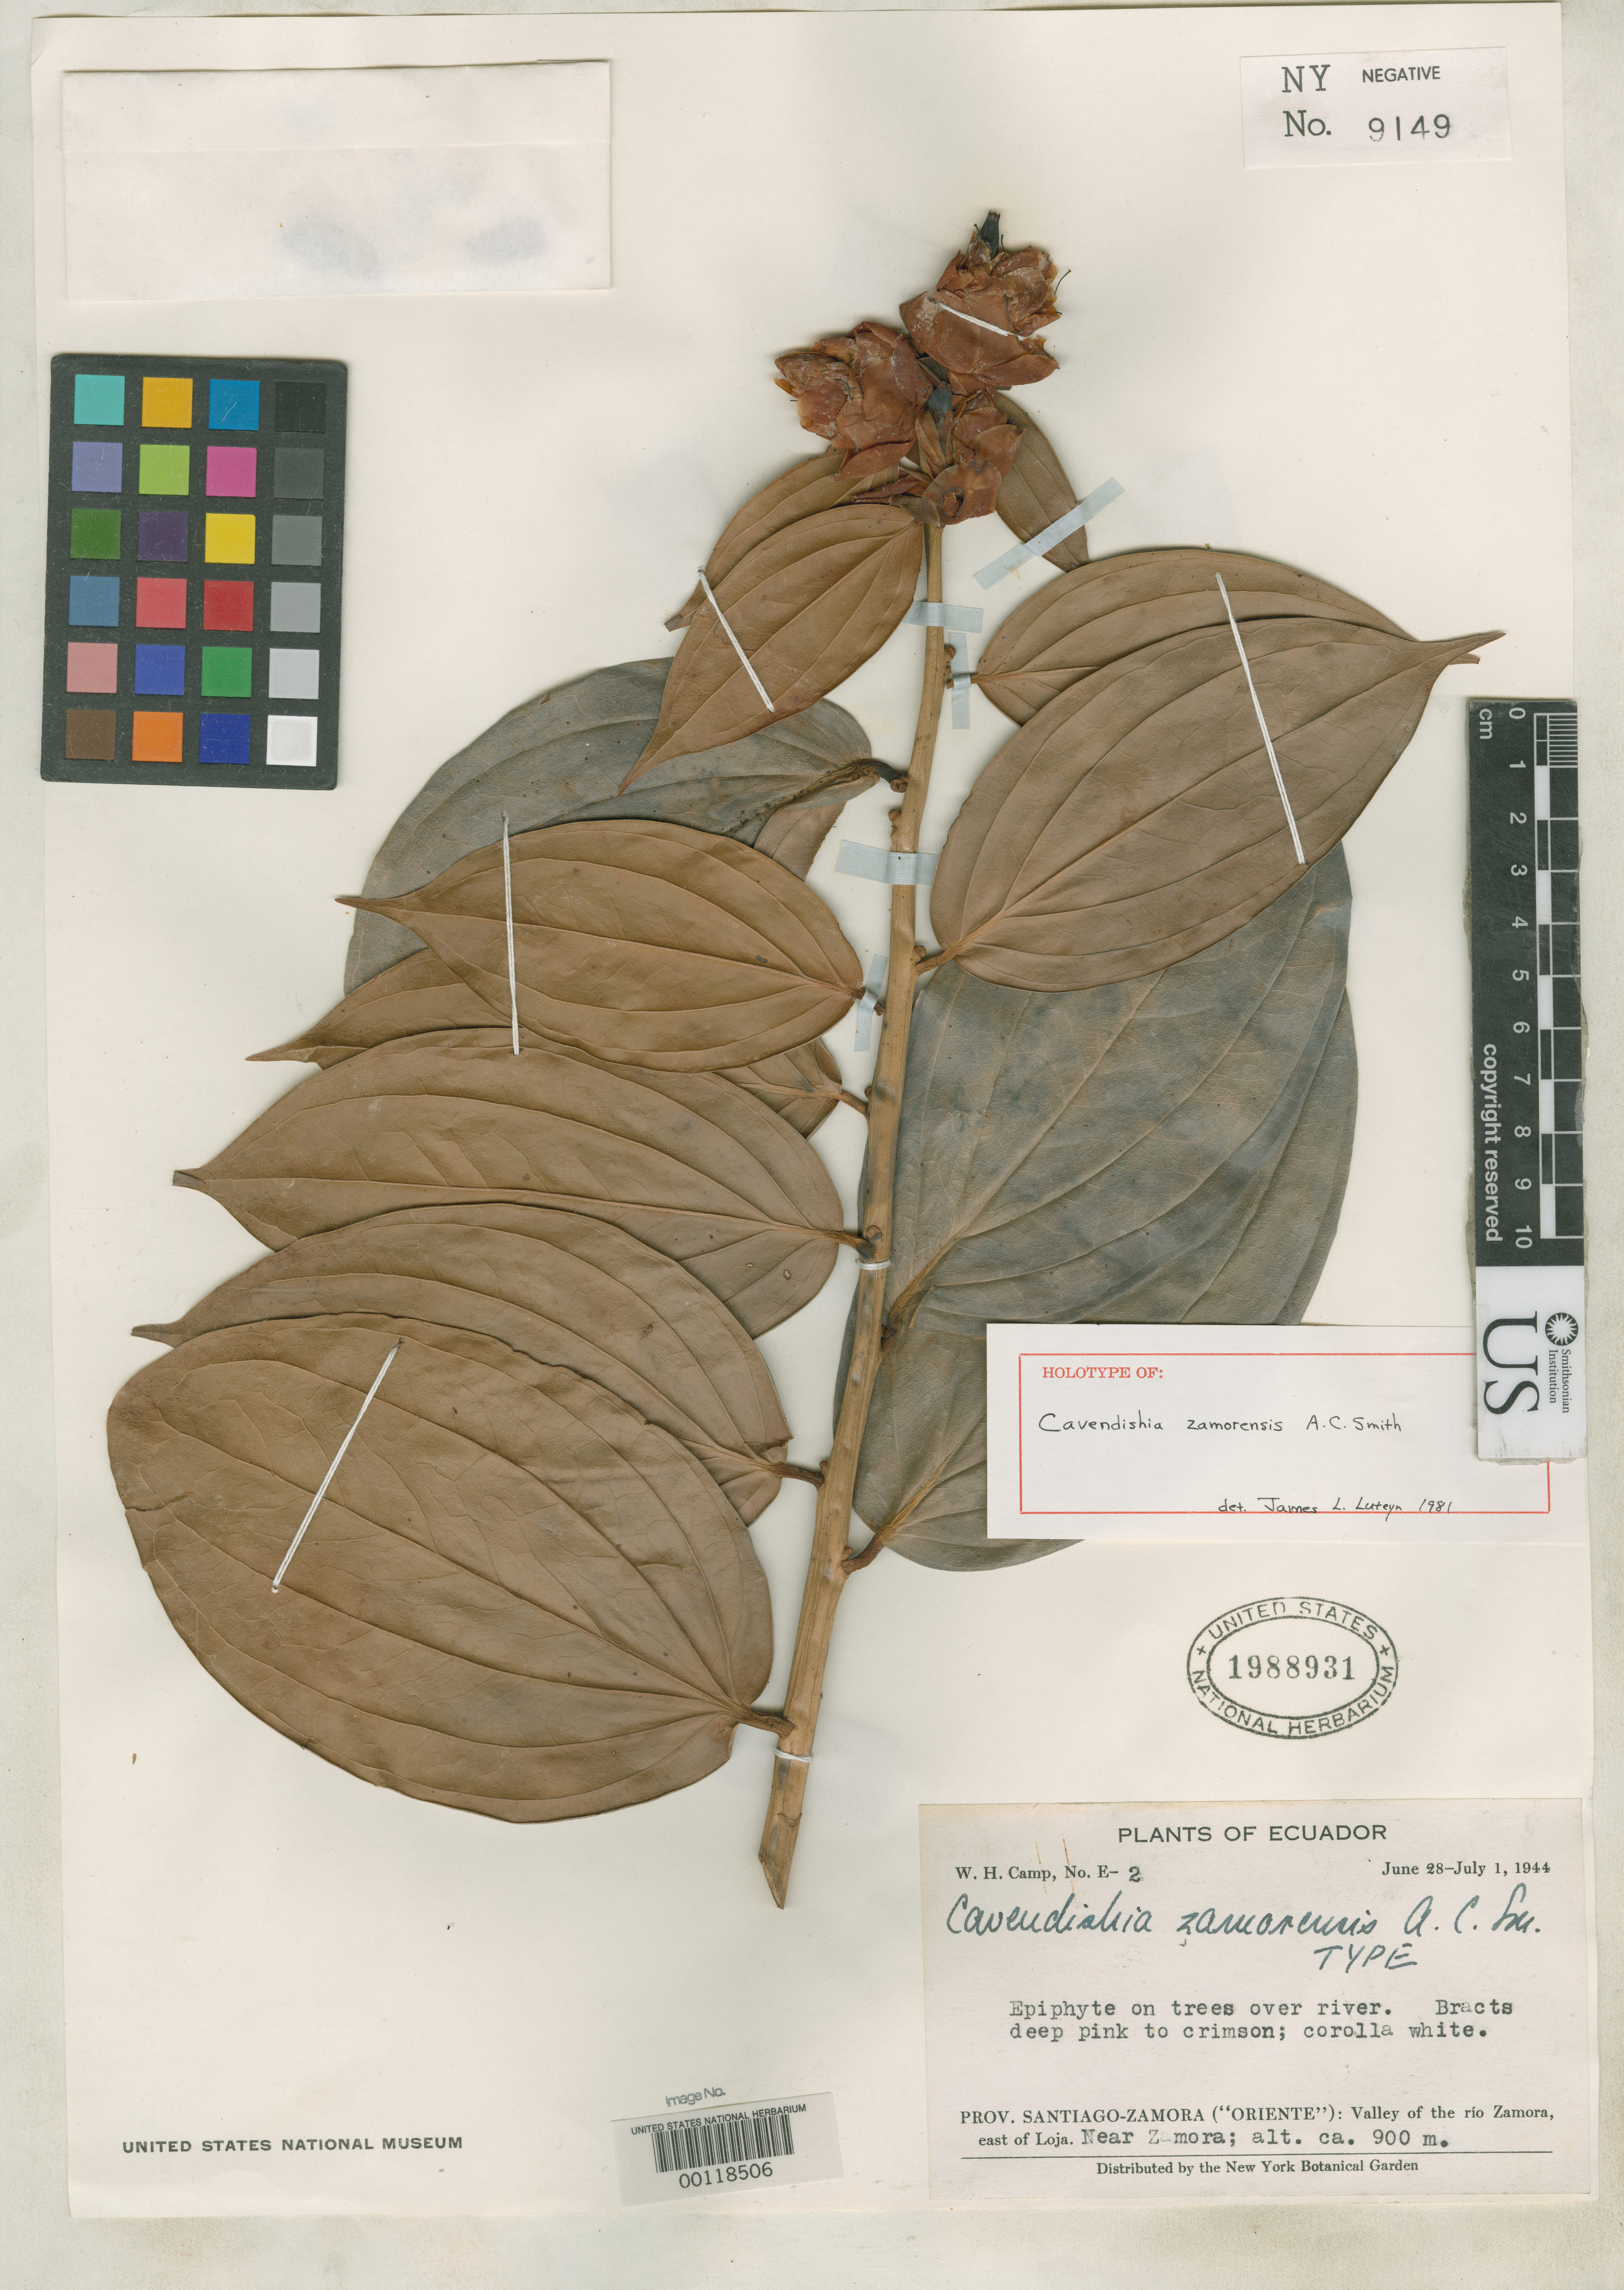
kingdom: Plantae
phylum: Tracheophyta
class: Magnoliopsida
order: Ericales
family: Ericaceae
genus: Cavendishia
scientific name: Cavendishia zamorensis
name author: A.C. Sm.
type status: Holotype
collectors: W. H. Camp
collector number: E-2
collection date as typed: Jun 1944 to -- Jul 1944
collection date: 1944-06/1944-07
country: Ecuador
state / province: Zamora-Chinchipe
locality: Valley of Rio Zamora, E of Loja, near Zamora. [Province previously entered as Morona-Santiago / Zamora-Chinchipe.].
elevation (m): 914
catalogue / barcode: US 1988931